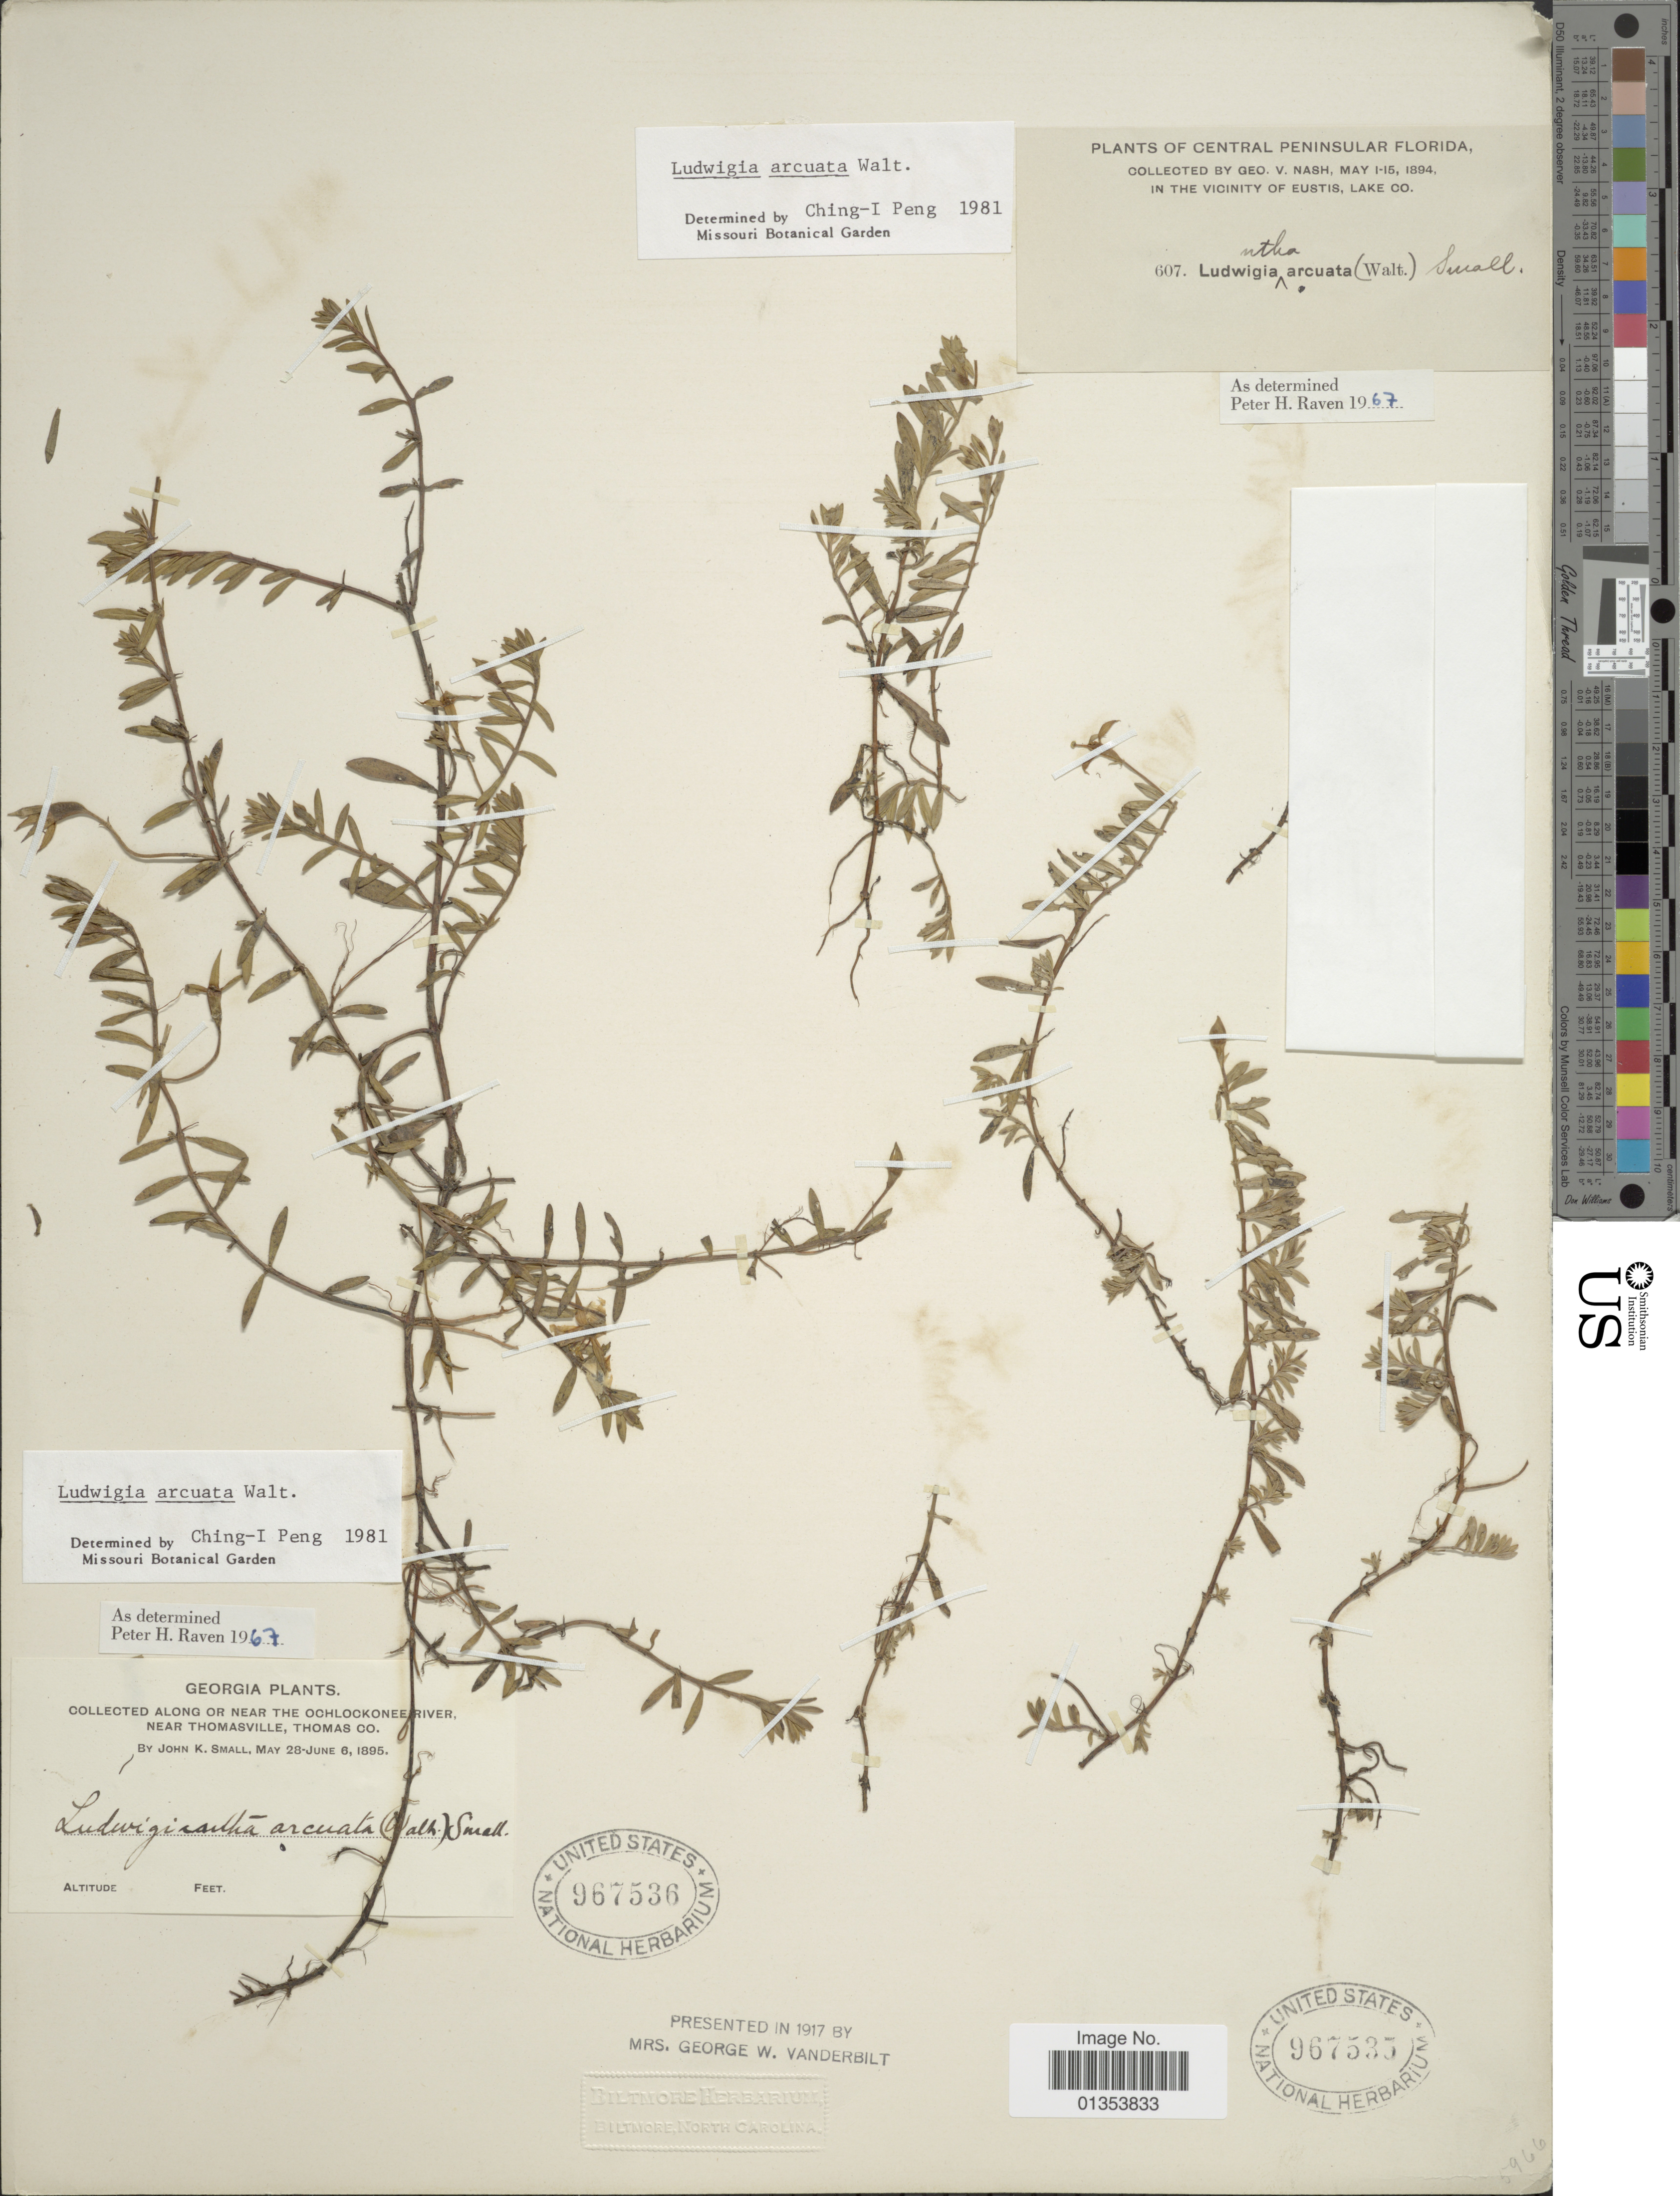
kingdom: Plantae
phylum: Tracheophyta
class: Magnoliopsida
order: Myrtales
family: Onagraceae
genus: Ludwigia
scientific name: Ludwigia arcuata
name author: Walter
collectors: J. K. Small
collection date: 1895-05-28/1895-06-06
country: United States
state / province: Georgia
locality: Along or near the Ochlockonee River, near Thomasville,Thomas Co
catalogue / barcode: US 967536